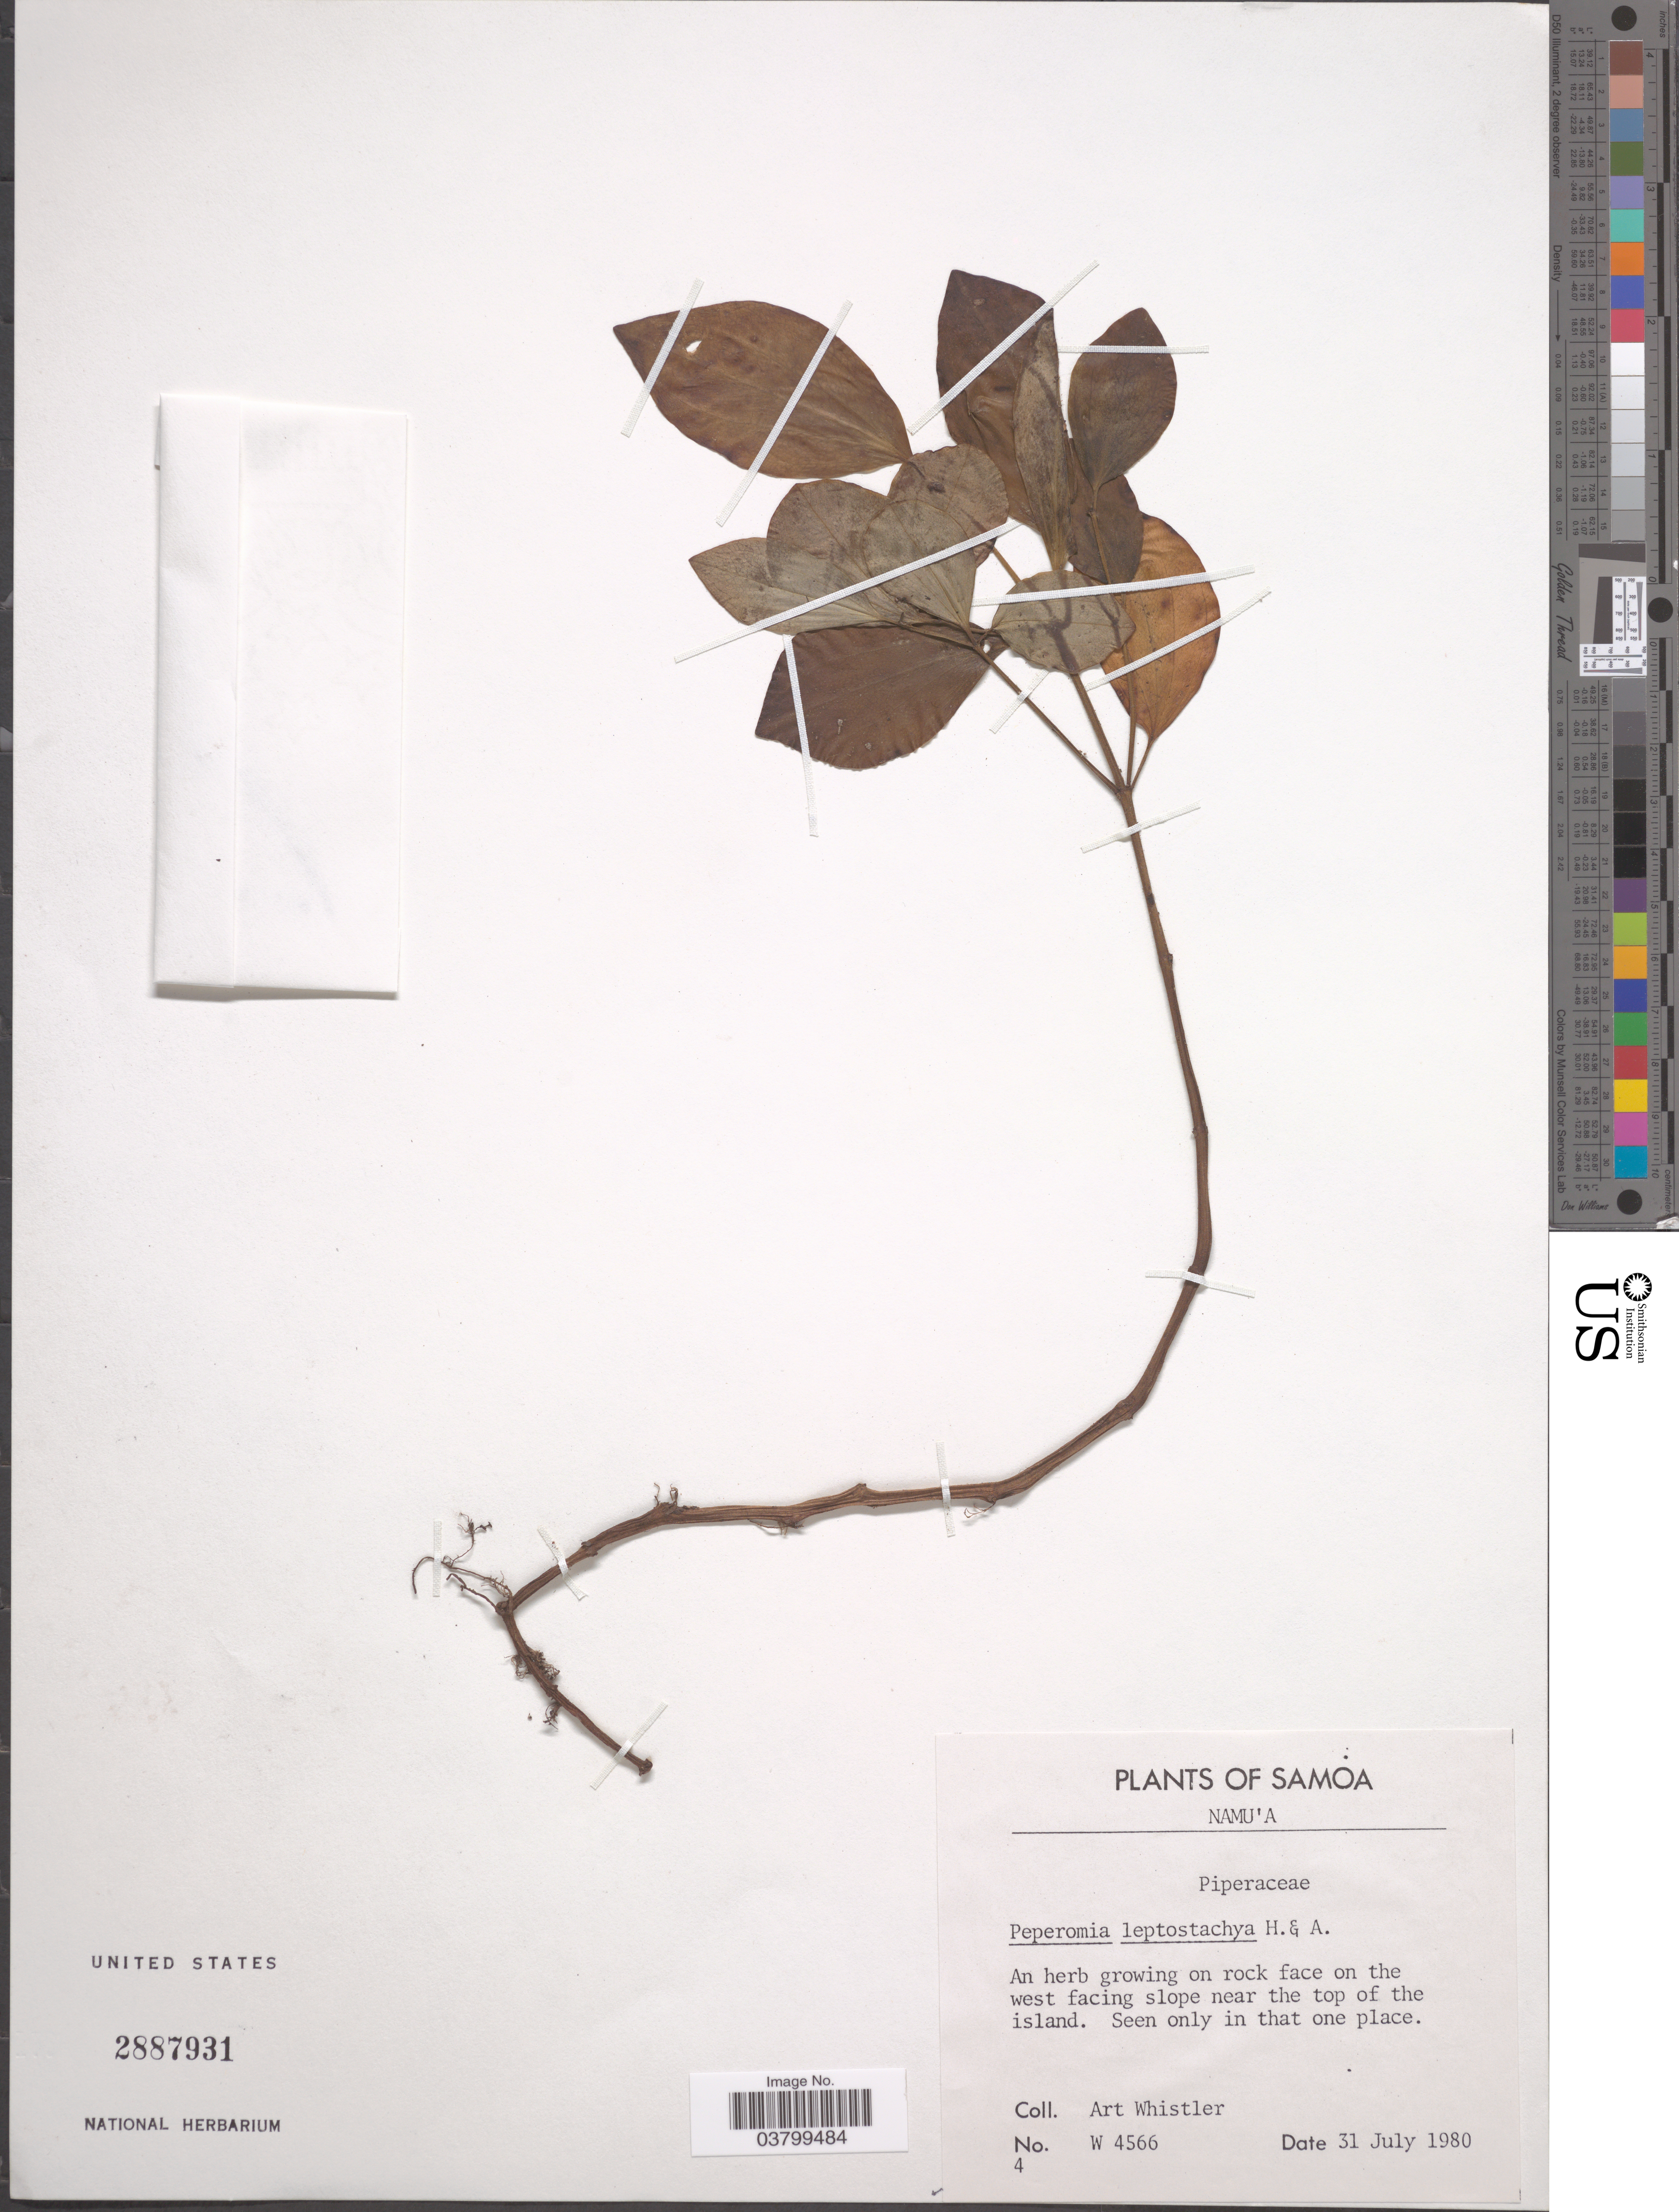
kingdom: Plantae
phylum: Tracheophyta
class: Magnoliopsida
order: Piperales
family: Piperaceae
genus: Peperomia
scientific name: Peperomia leptostachya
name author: Hook. & Arn.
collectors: A. Whistler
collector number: W4566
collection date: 1980-07-31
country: Samoa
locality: Samoa, Namu'a. On rock face on the west facing slope near the top of the island.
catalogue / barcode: US 2887931